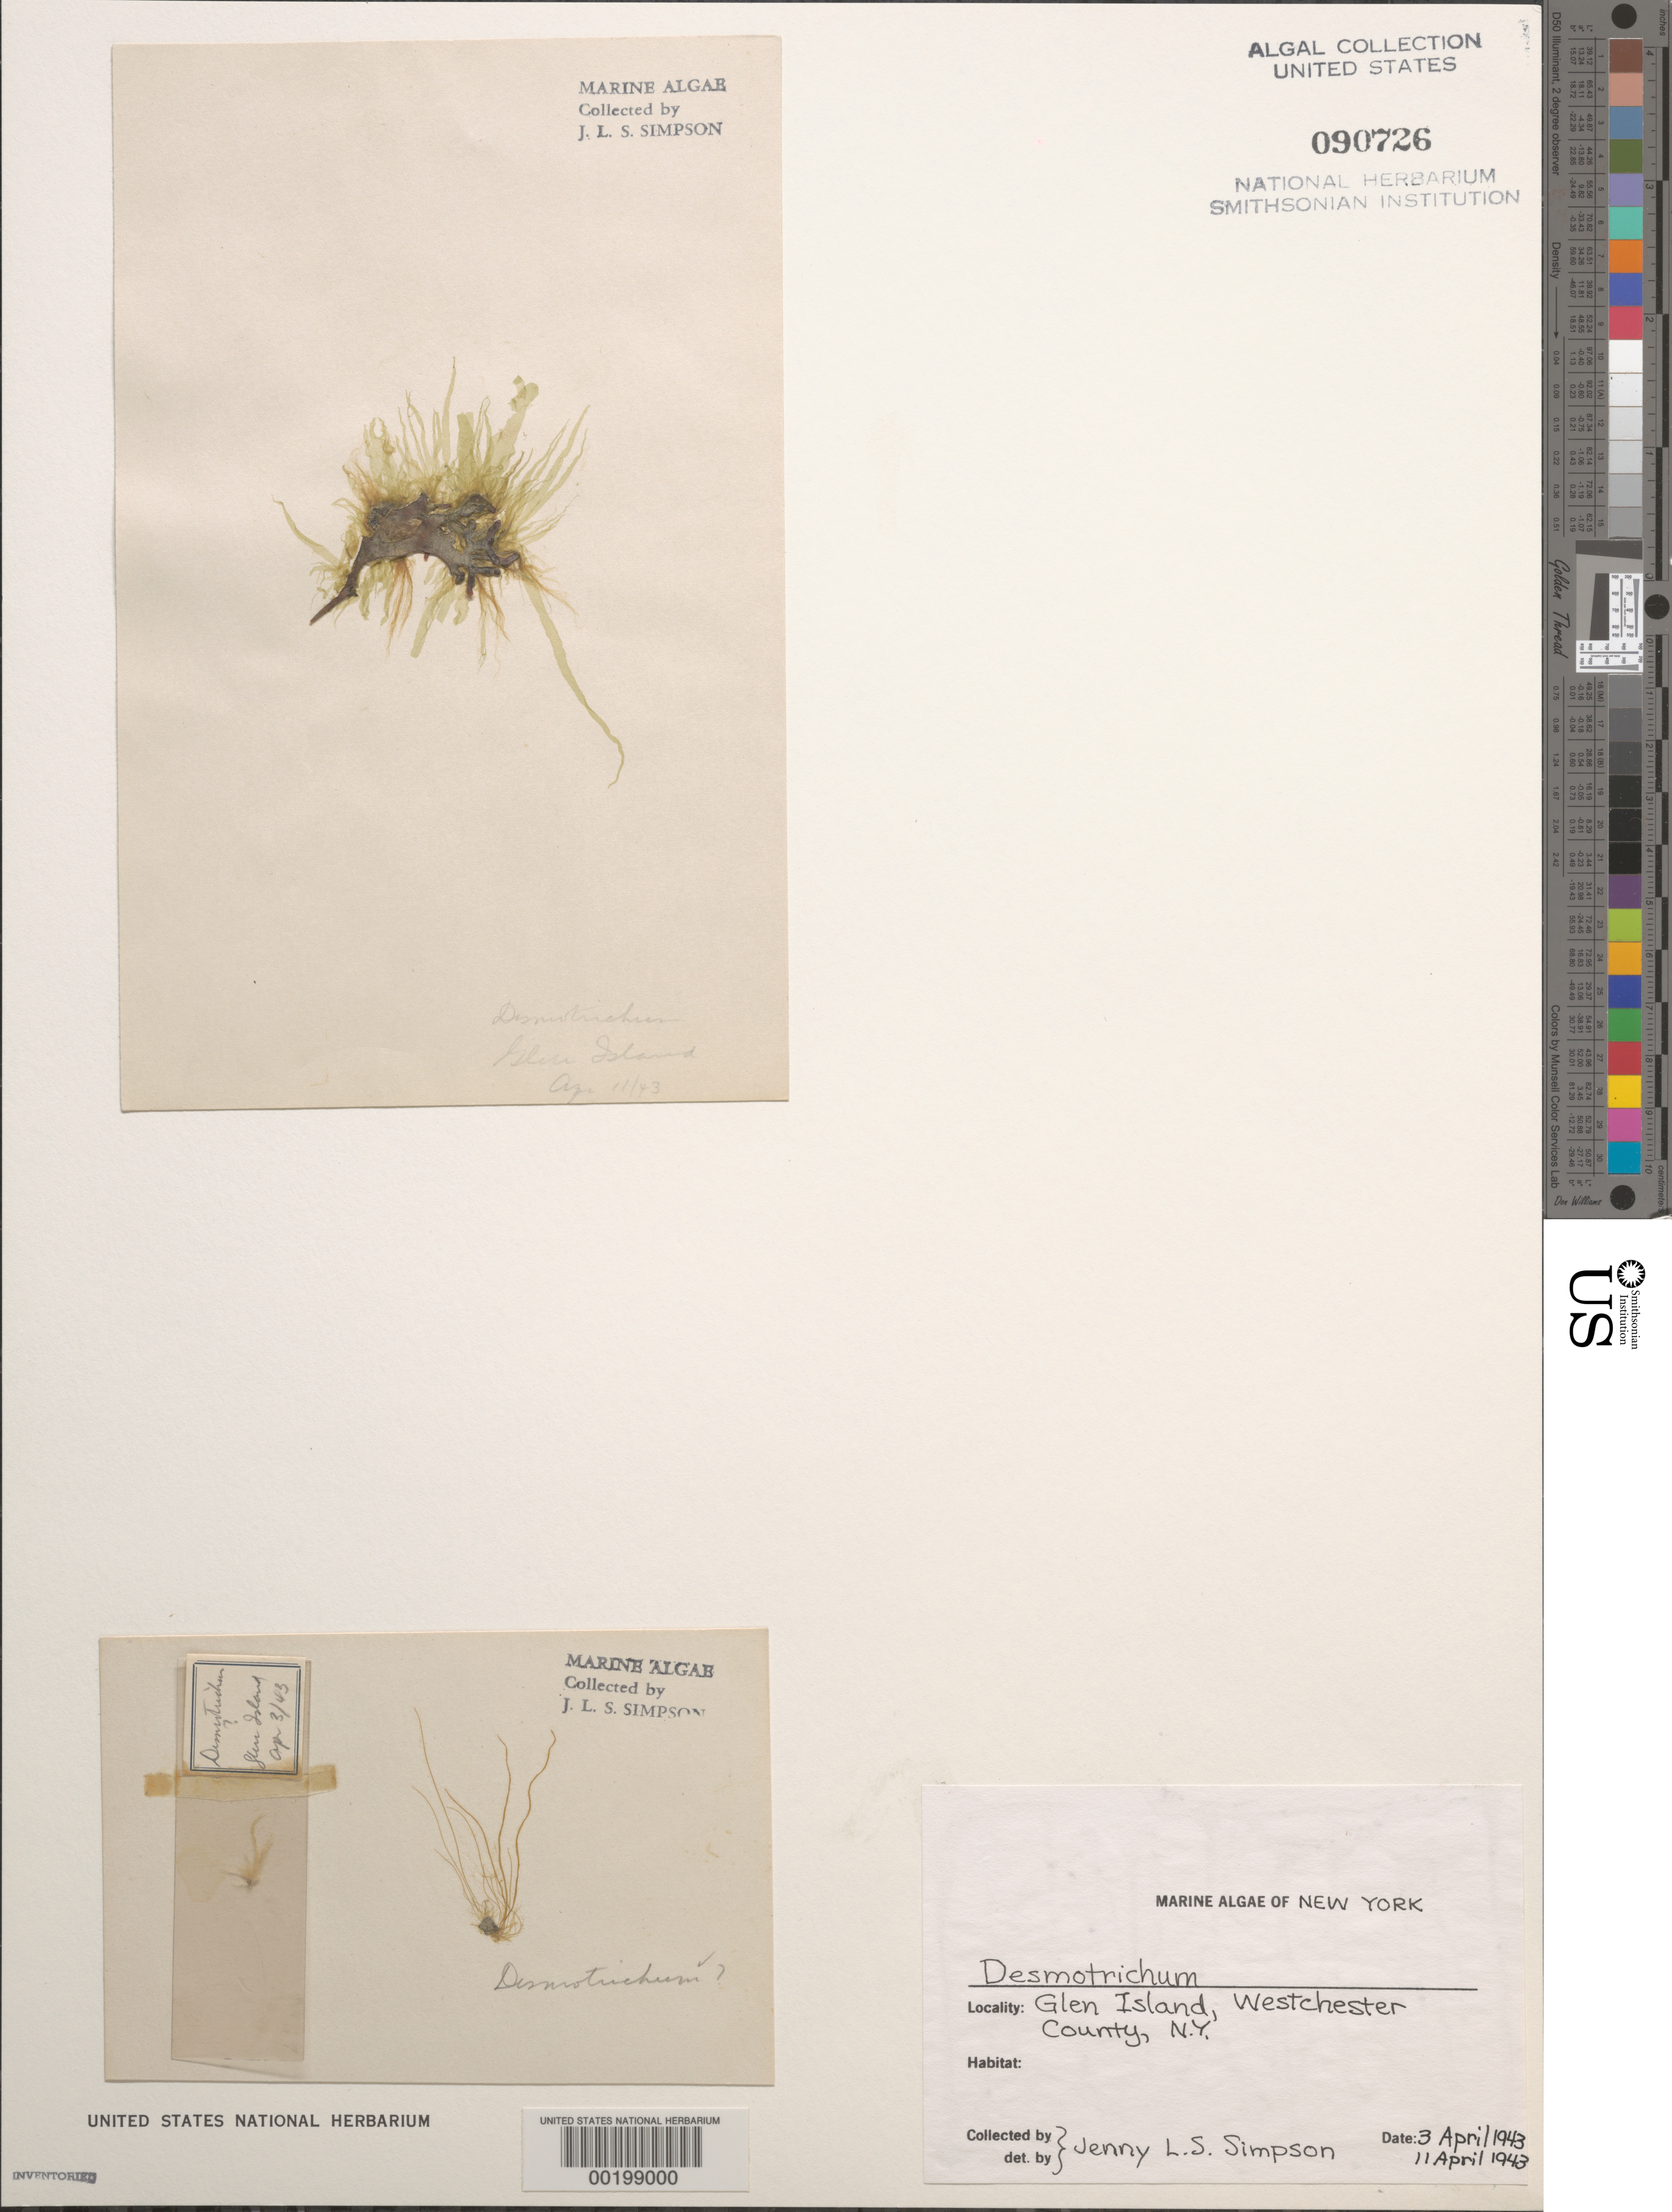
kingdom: Chromista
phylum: Ochrophyta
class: Phaeophyceae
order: Dictyosiphonales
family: Punctariaceae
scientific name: Desmotrichum sp.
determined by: Simpson, J. L. S.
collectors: J. Simpson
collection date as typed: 03 Apr 1943 AND 11 Apr 1943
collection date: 1943-04-03,1943-04-11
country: United States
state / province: New York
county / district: Westchester County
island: Glen Island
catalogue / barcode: US 90726